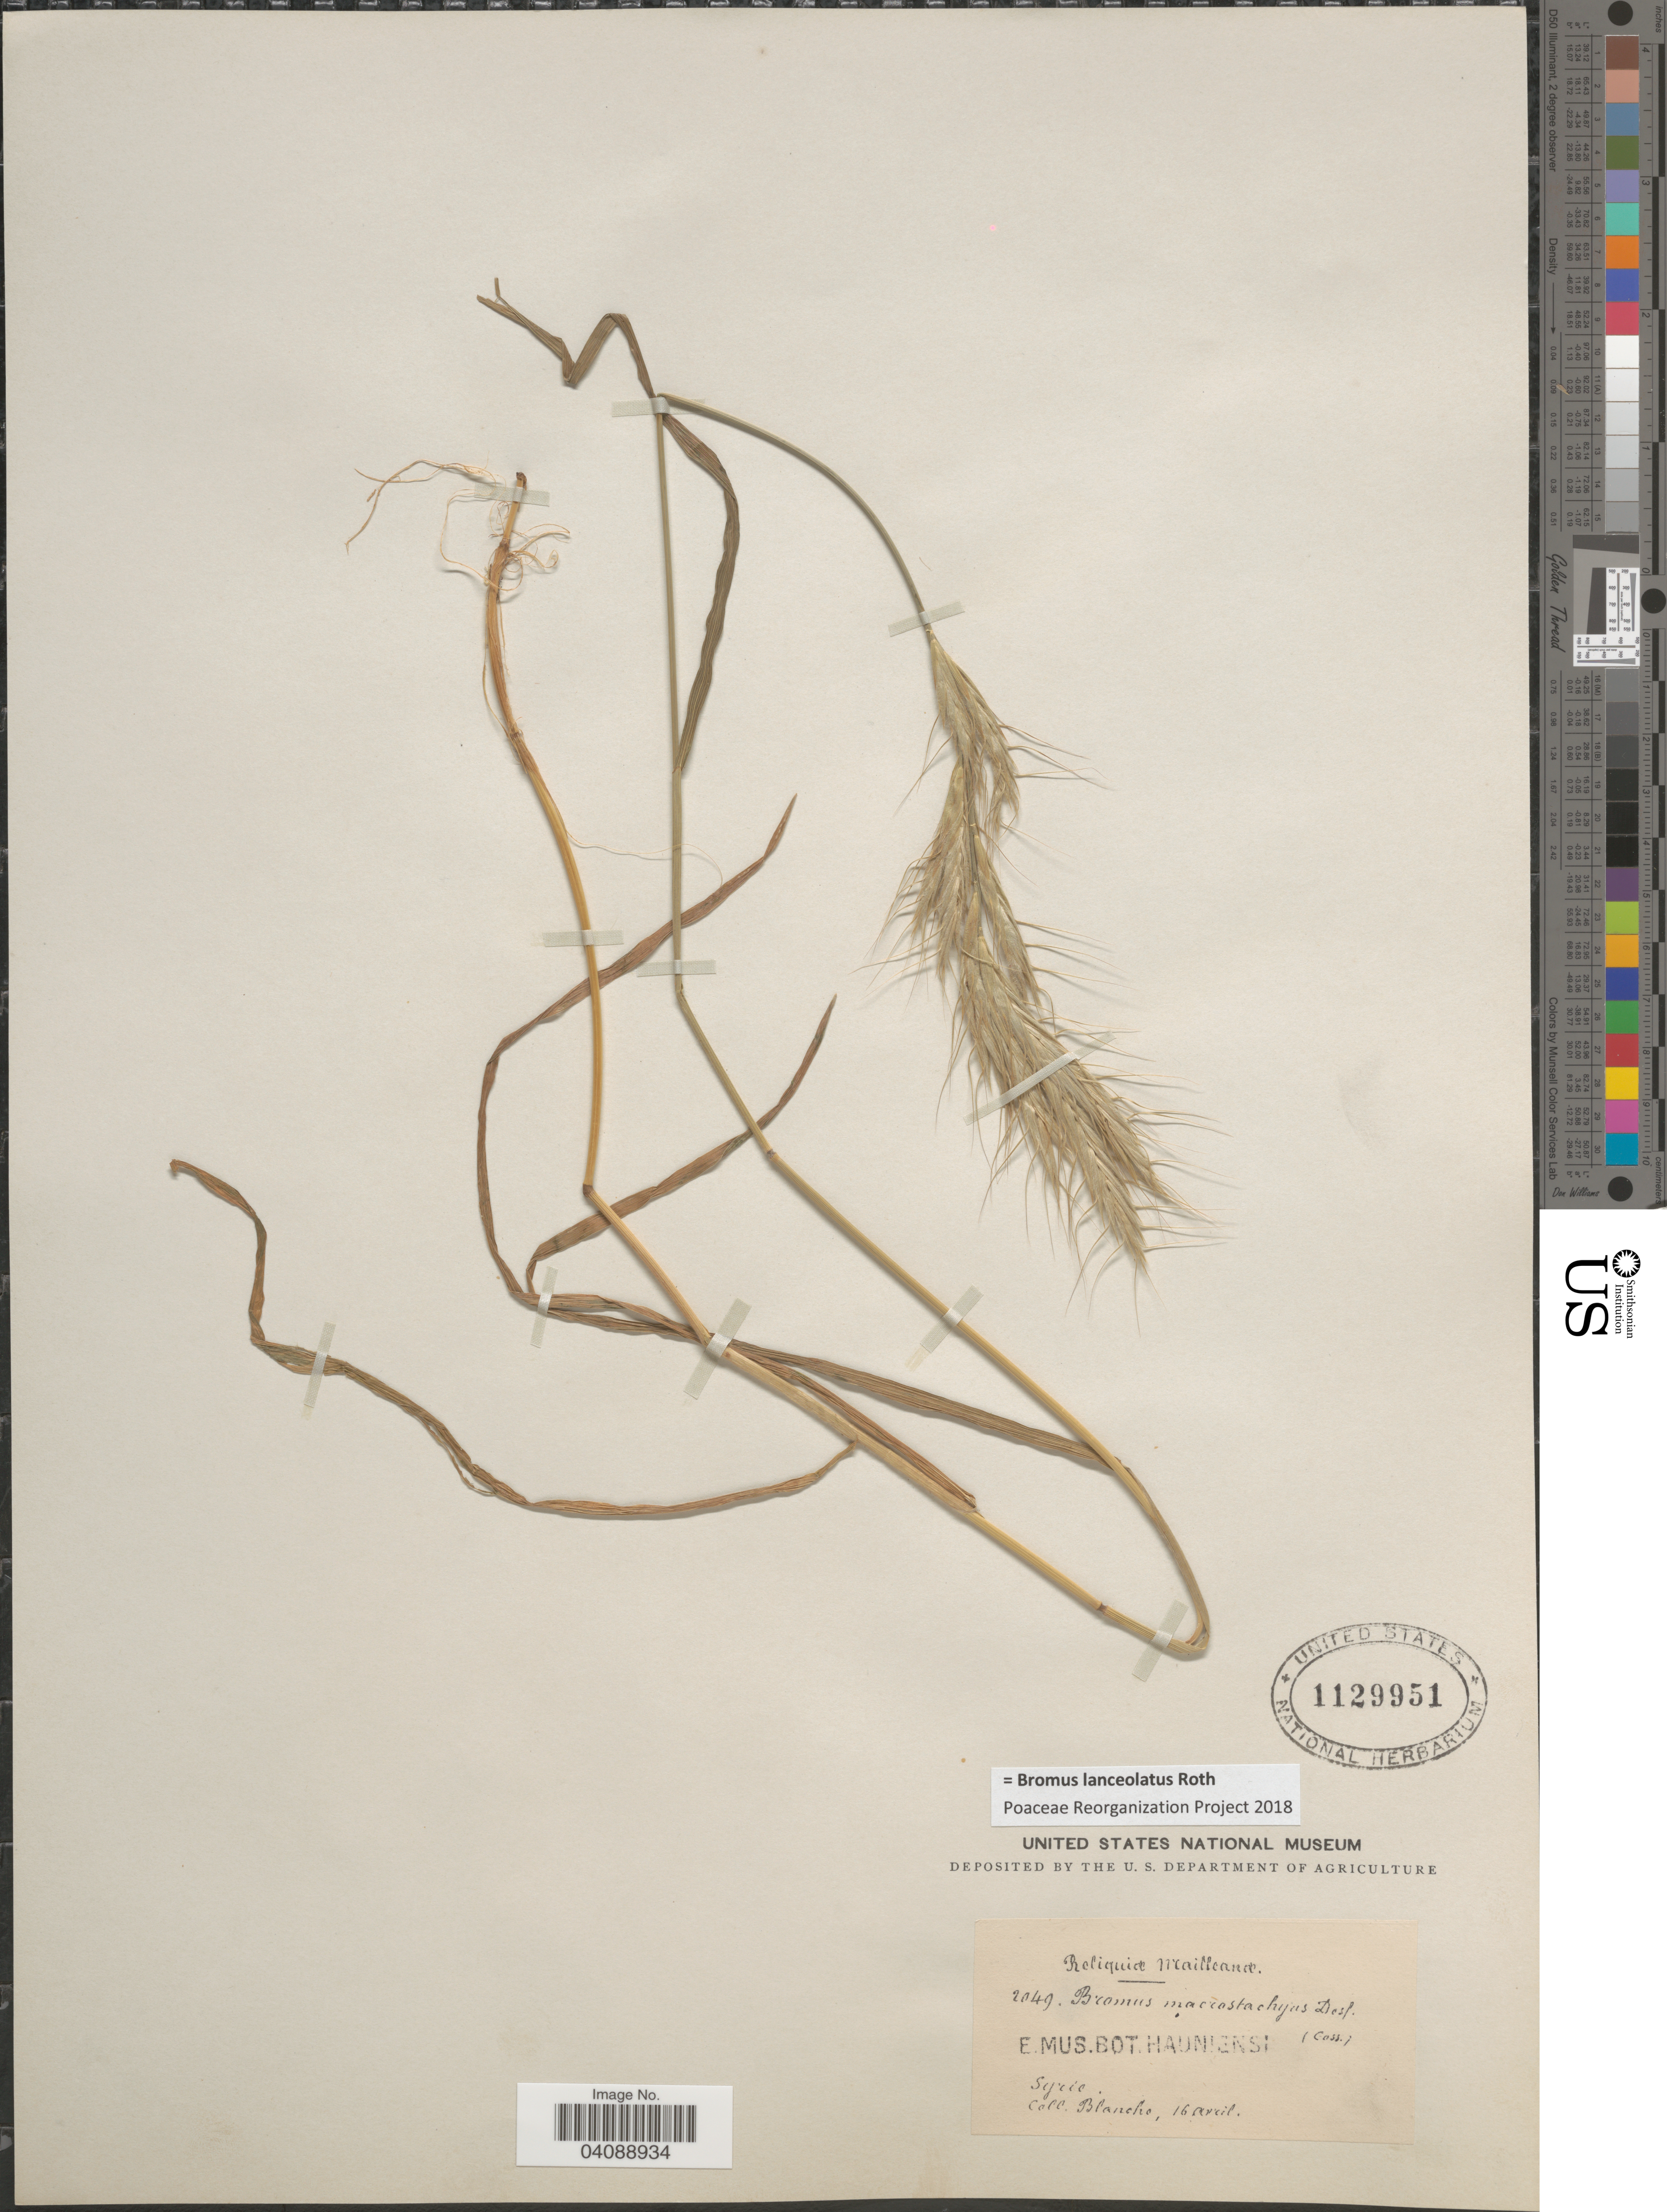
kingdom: Plantae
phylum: Tracheophyta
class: Liliopsida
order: Poales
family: Poaceae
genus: Bromus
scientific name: Bromus lanceolatus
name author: Roth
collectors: -. Blanche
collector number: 2049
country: Syria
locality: Syrie.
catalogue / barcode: US 1129951